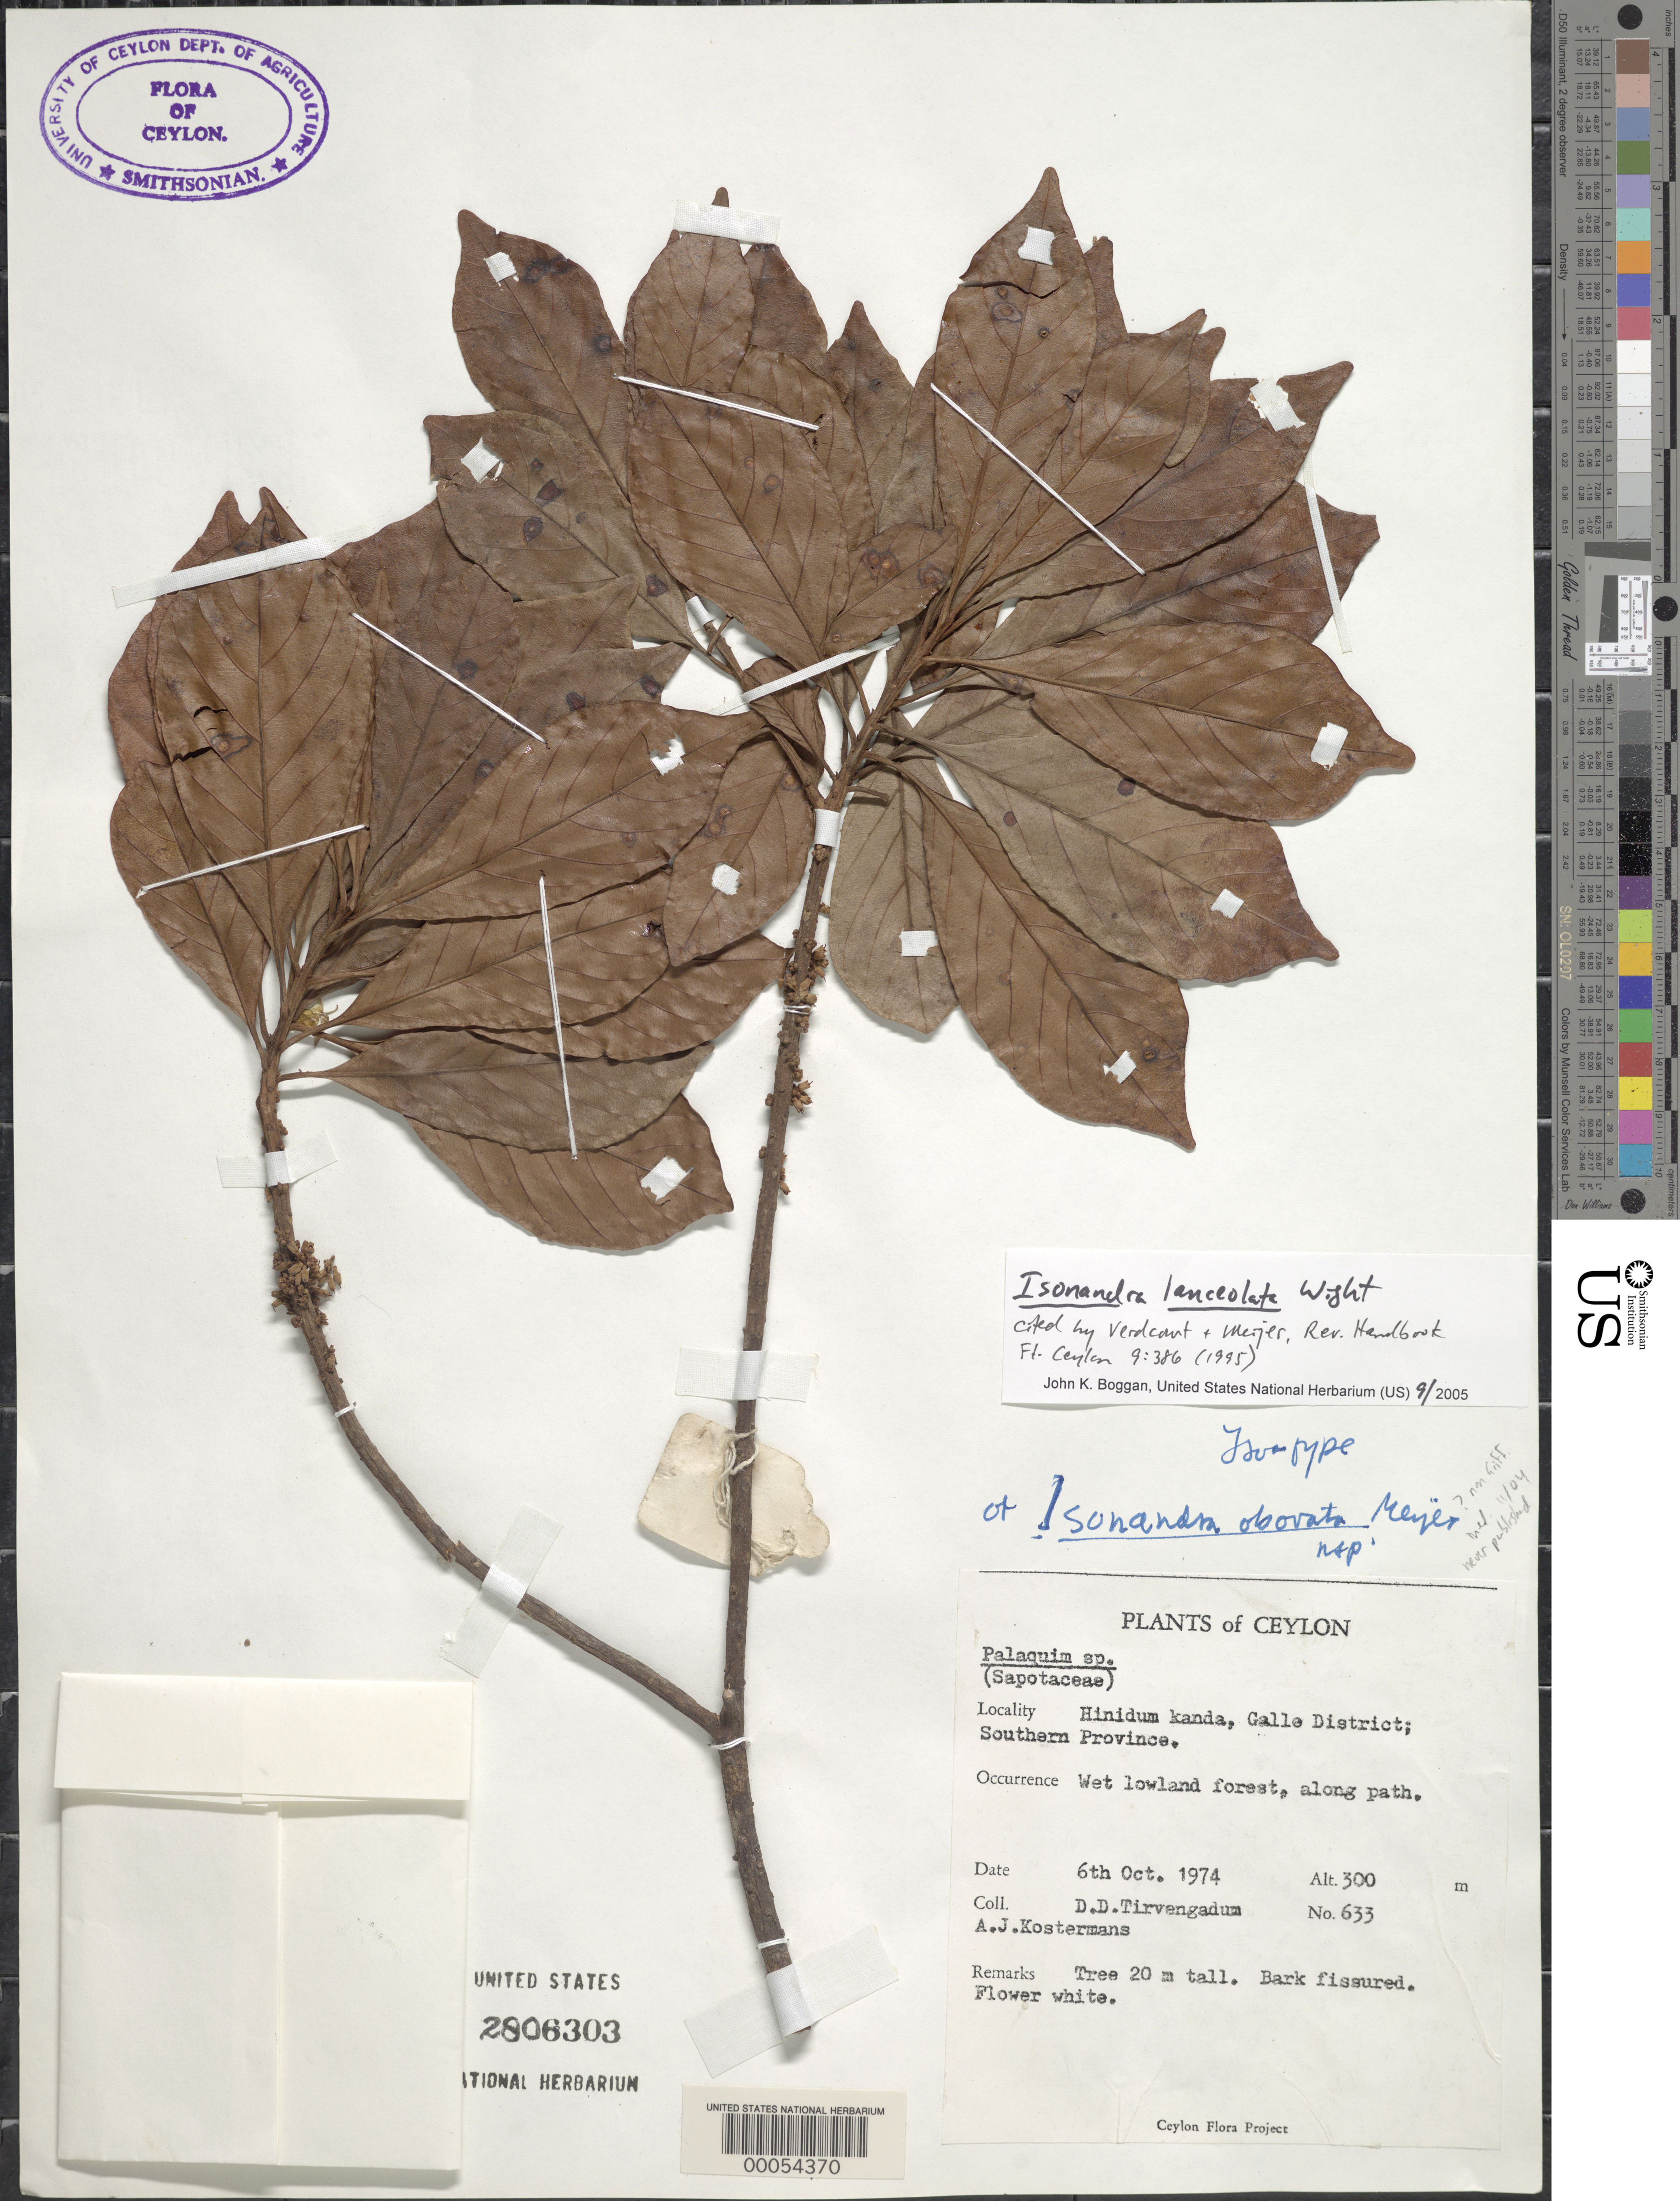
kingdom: Plantae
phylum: Tracheophyta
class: Magnoliopsida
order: Ericales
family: Sapotaceae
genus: Isonandra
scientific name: Isonandra lanceolata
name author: Wight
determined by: Boggan, J. K., (US), NMNH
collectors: D. Tirvengadum & A. J. G. Kostermans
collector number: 633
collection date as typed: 06 Oct 1974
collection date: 1974-10-06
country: Sri Lanka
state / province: Southern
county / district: Galle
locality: Hinidum Kanda.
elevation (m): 300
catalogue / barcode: US 2806303